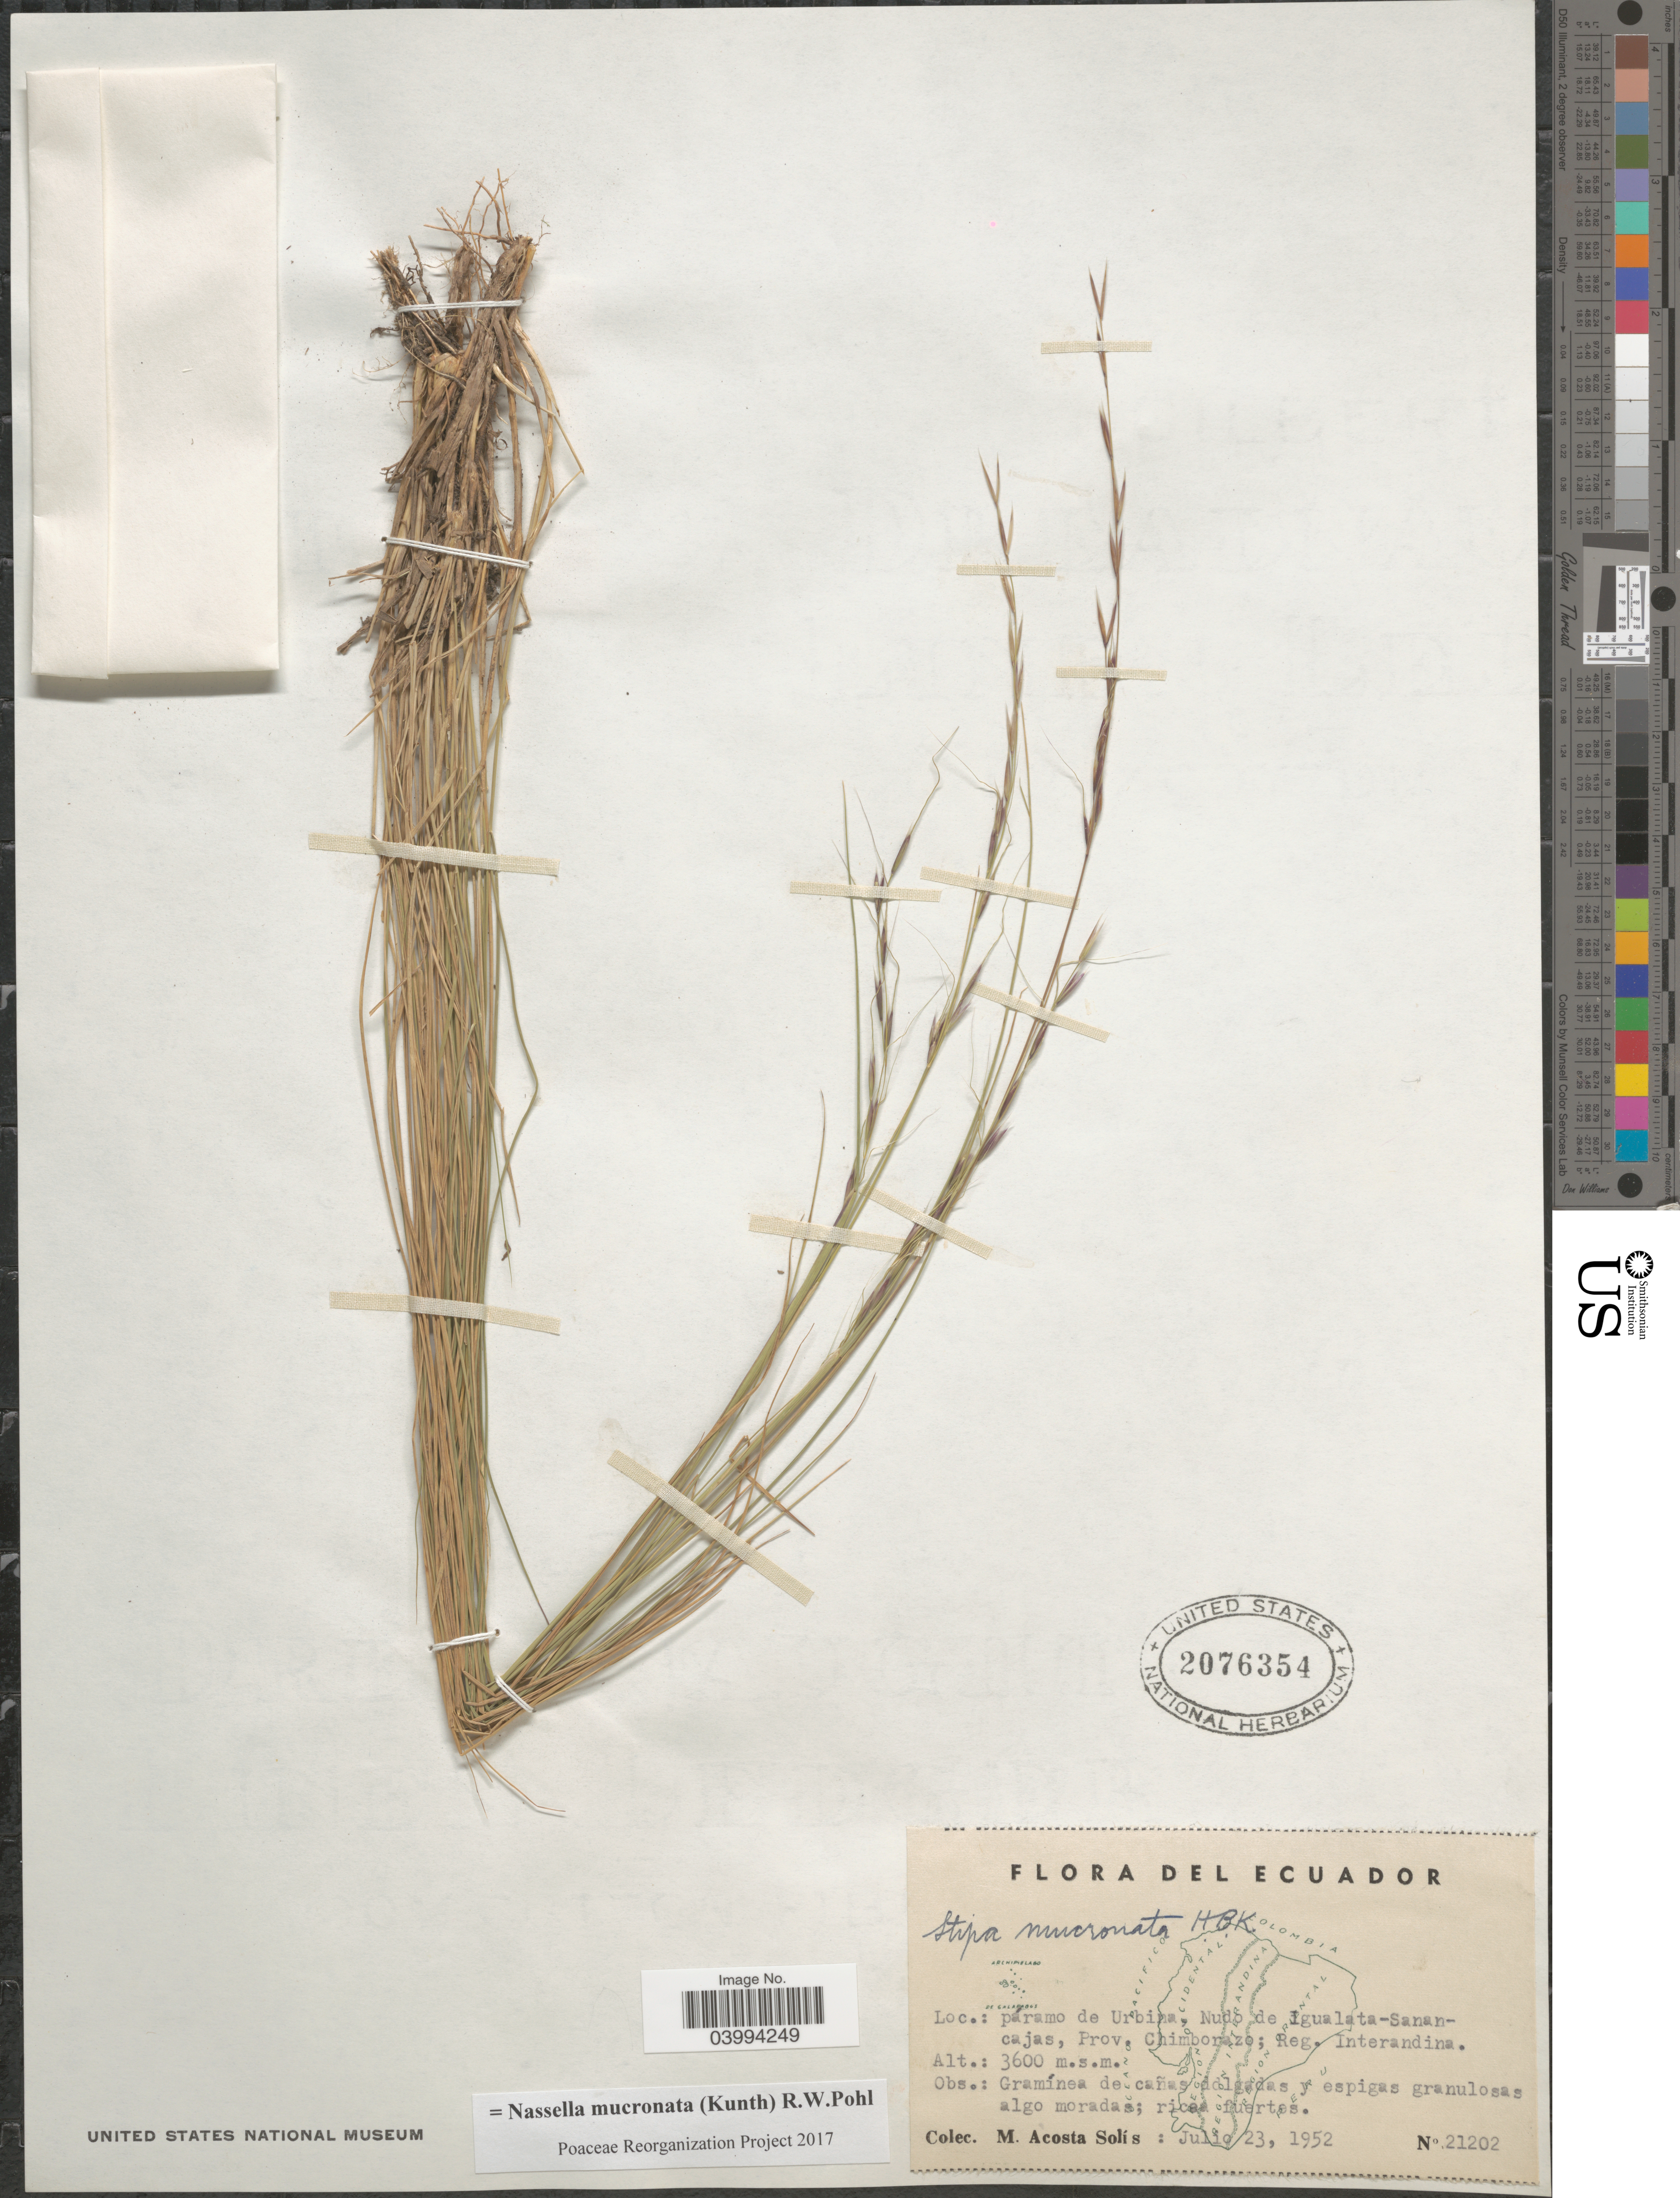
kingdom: Plantae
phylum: Tracheophyta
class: Liliopsida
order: Poales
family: Poaceae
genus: Nassella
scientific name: Nassella mucronata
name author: (Kunth) R.W. Pohl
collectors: M. Acosta Solis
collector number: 21202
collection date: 1952-07-23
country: Ecuador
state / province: Chimborazo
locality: Páramo de Urbina, Nudo de Igualata-Sanancajas; Reg. Interandina.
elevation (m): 3600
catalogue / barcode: US 2076354